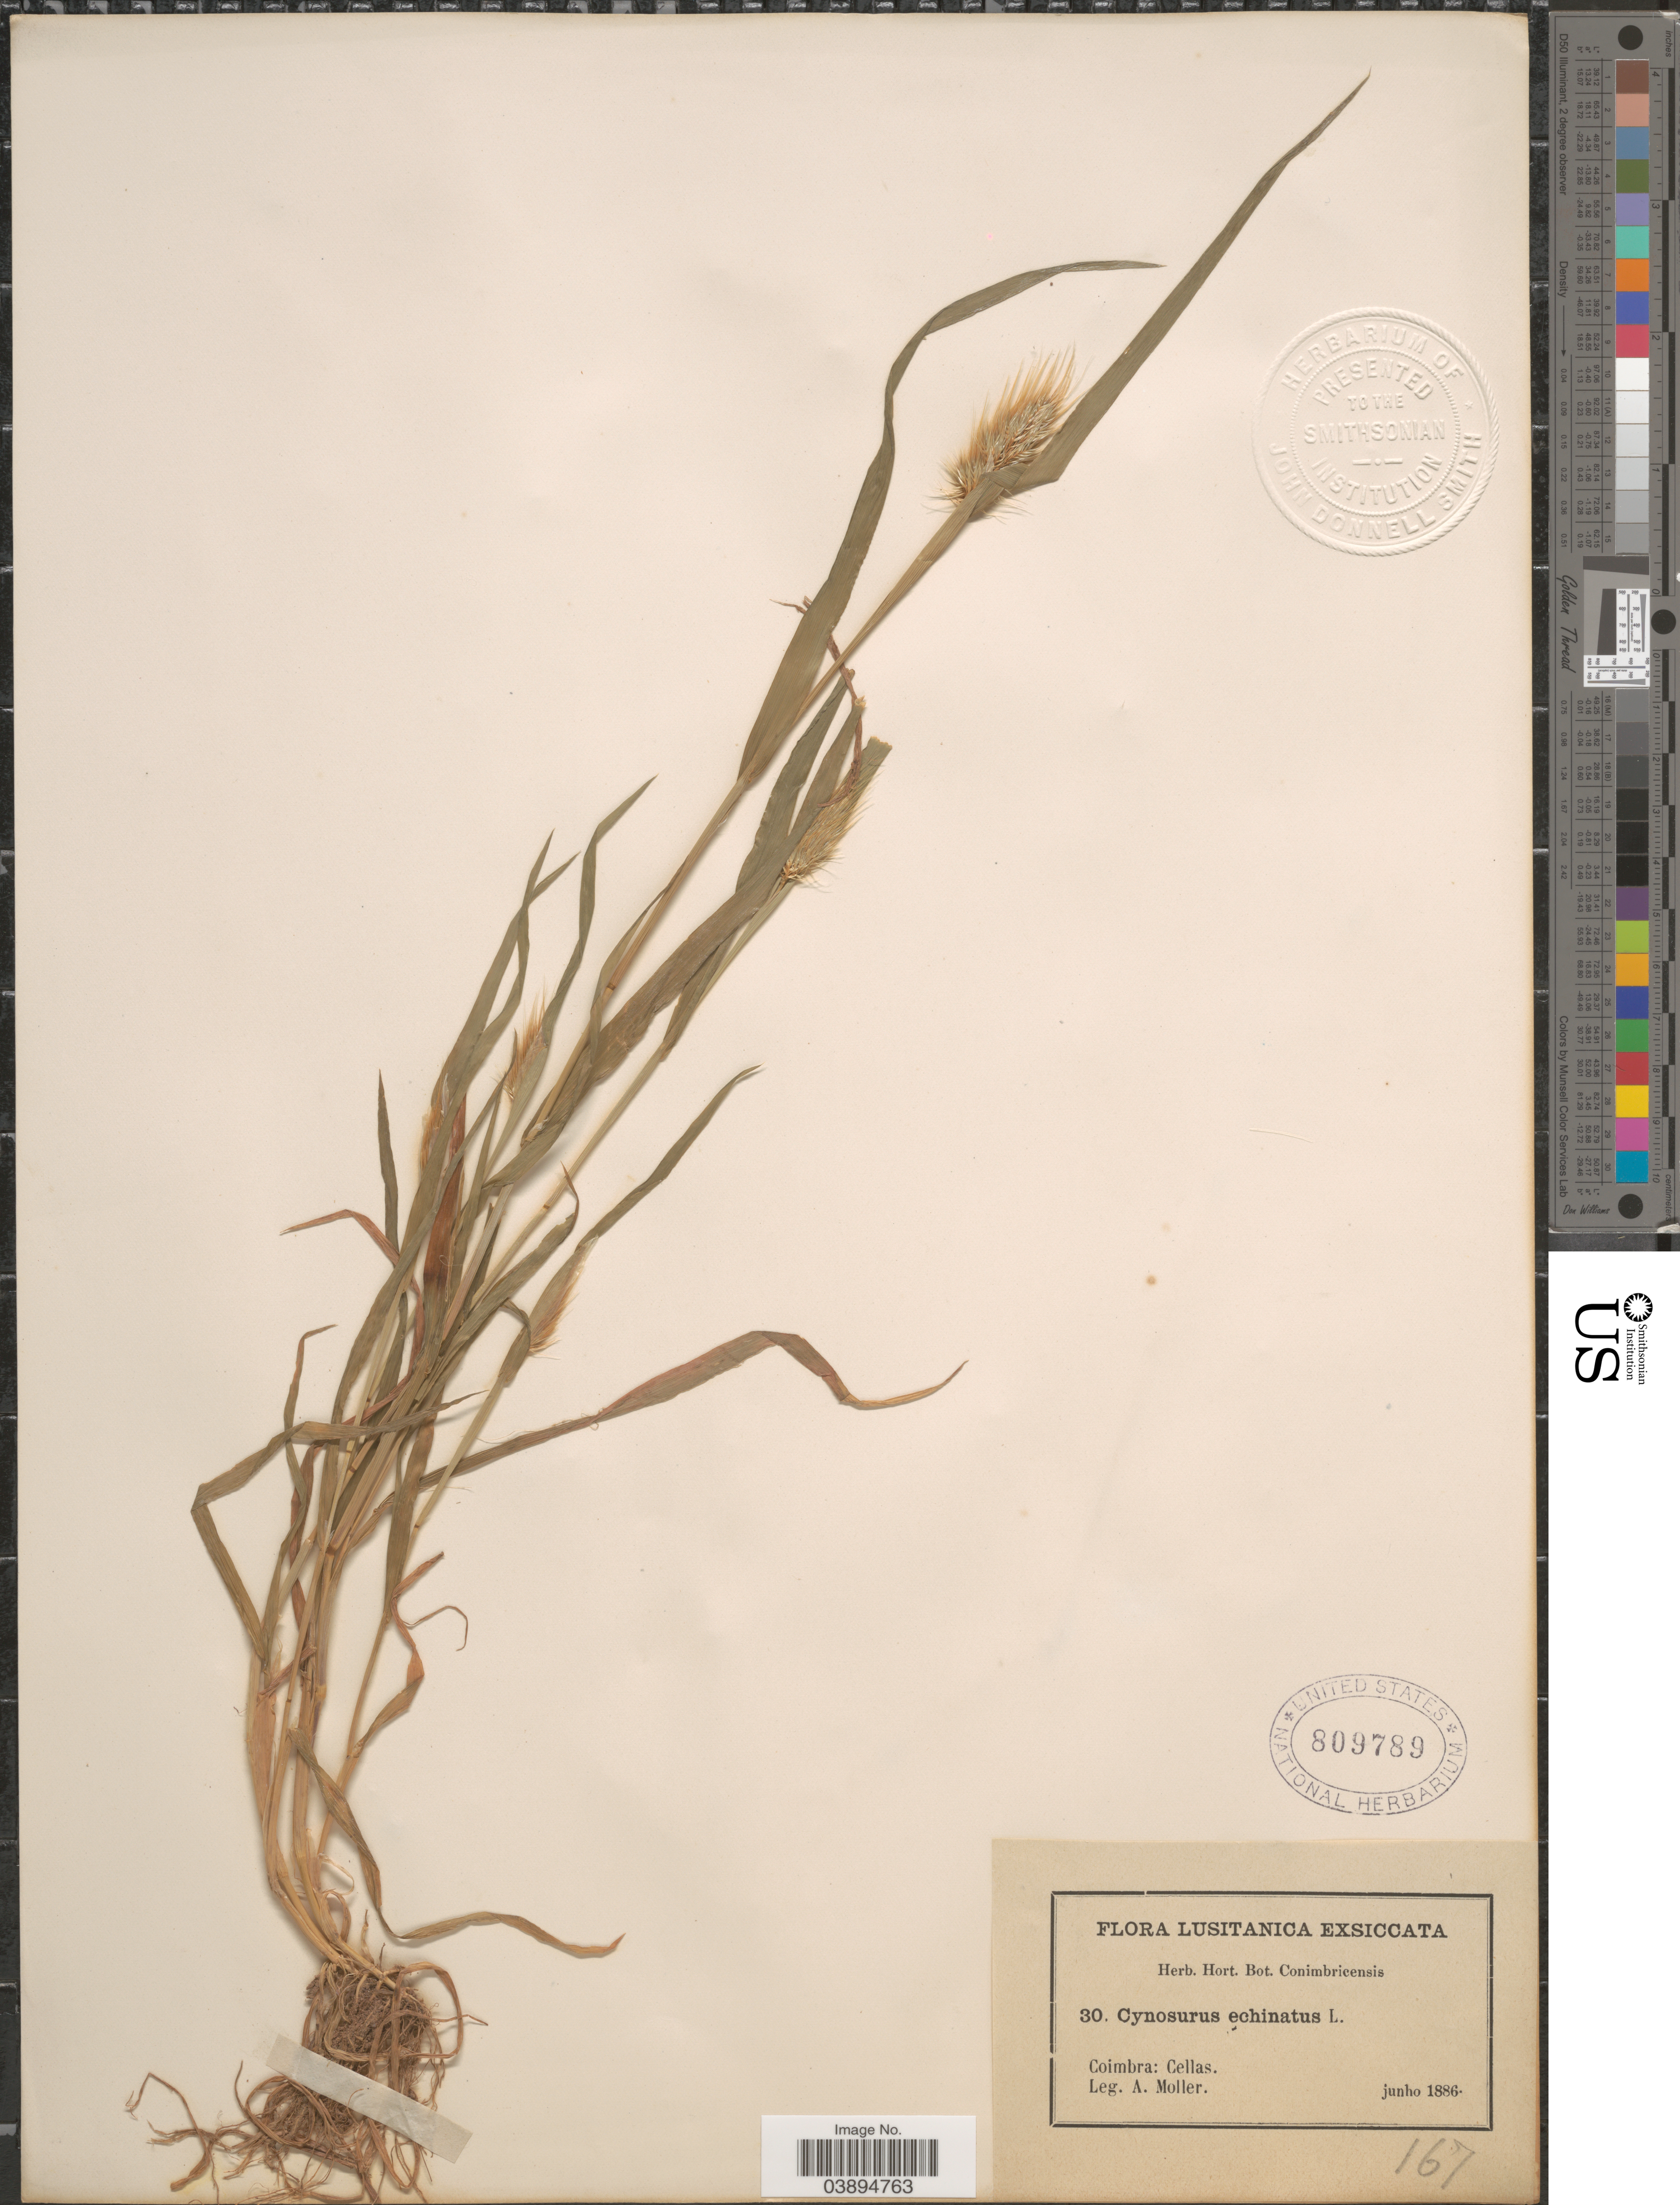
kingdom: Plantae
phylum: Tracheophyta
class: Liliopsida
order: Poales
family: Poaceae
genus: Cynosurus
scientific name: Cynosurus echinatus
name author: L.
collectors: A. Moller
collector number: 30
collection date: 1886-06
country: Portugal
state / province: Coimbra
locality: Lusitanica. Cellas.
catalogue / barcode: US 809789